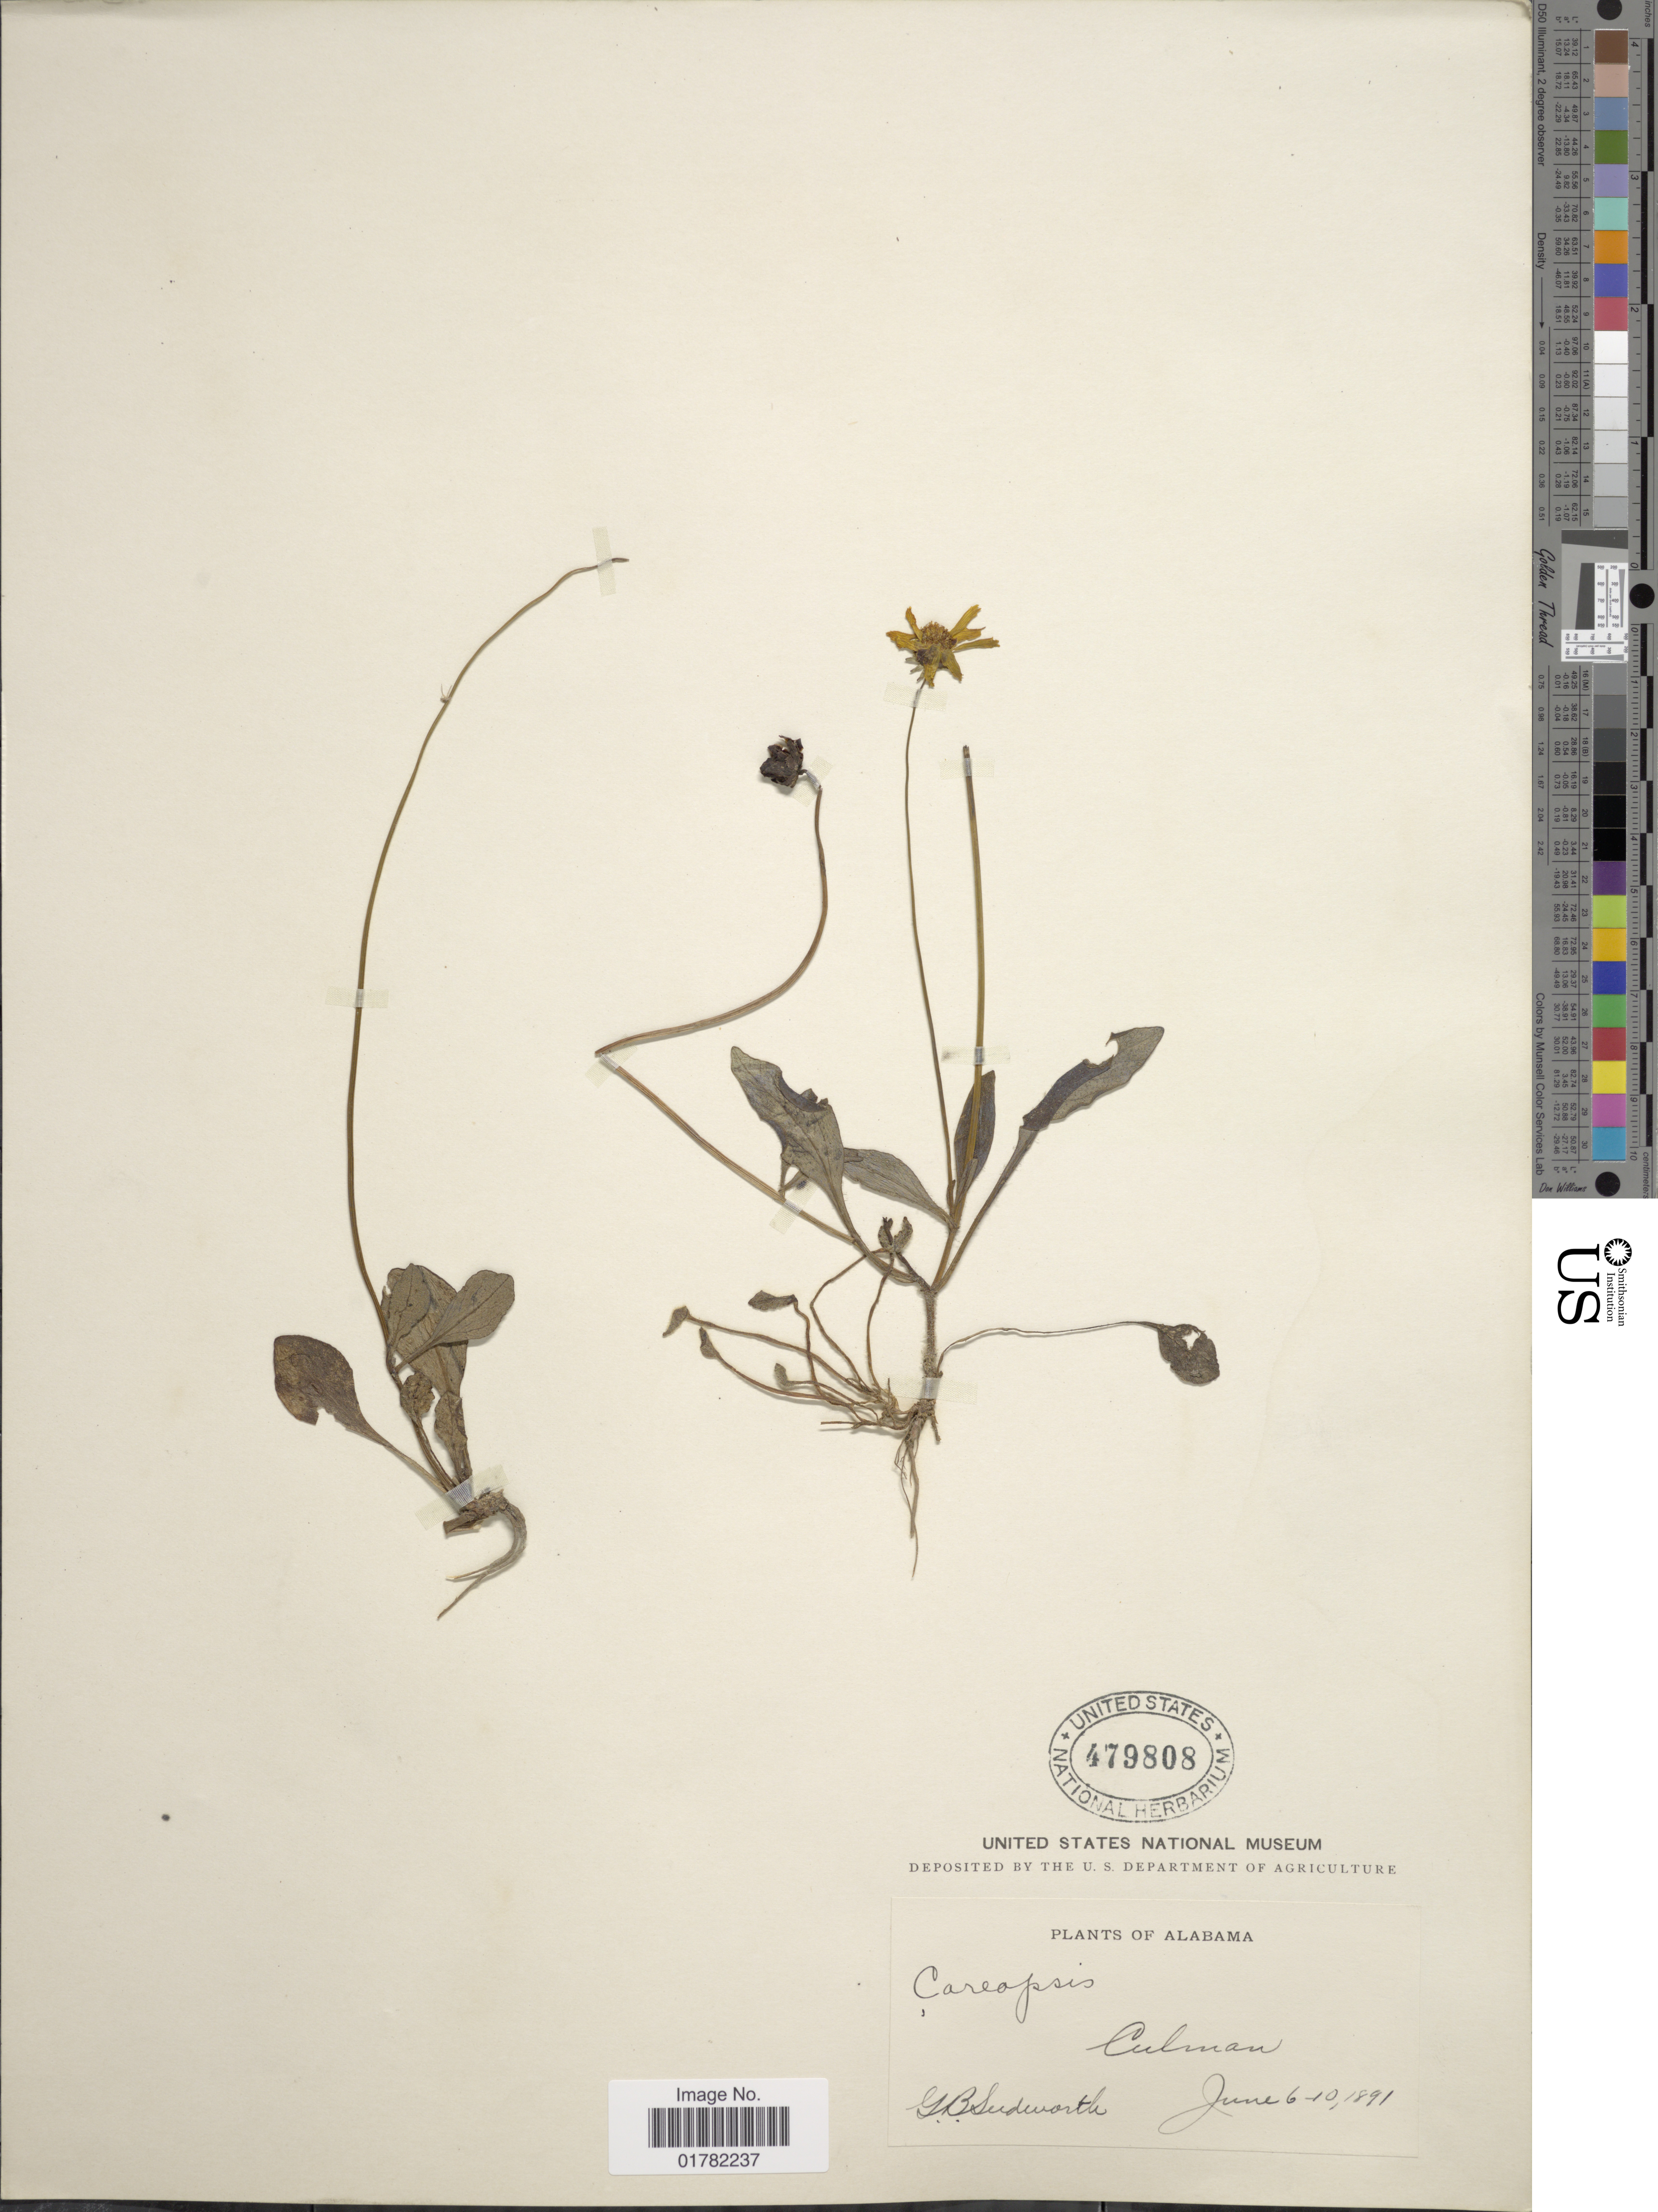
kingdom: Plantae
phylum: Tracheophyta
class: Magnoliopsida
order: Asterales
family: Asteraceae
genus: Coreopsis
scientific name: Coreopsis auriculata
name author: L.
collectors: G. B. Sudworth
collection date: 1891-06-06/1891-06-10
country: United States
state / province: Alabama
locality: Culman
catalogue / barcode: US 479808